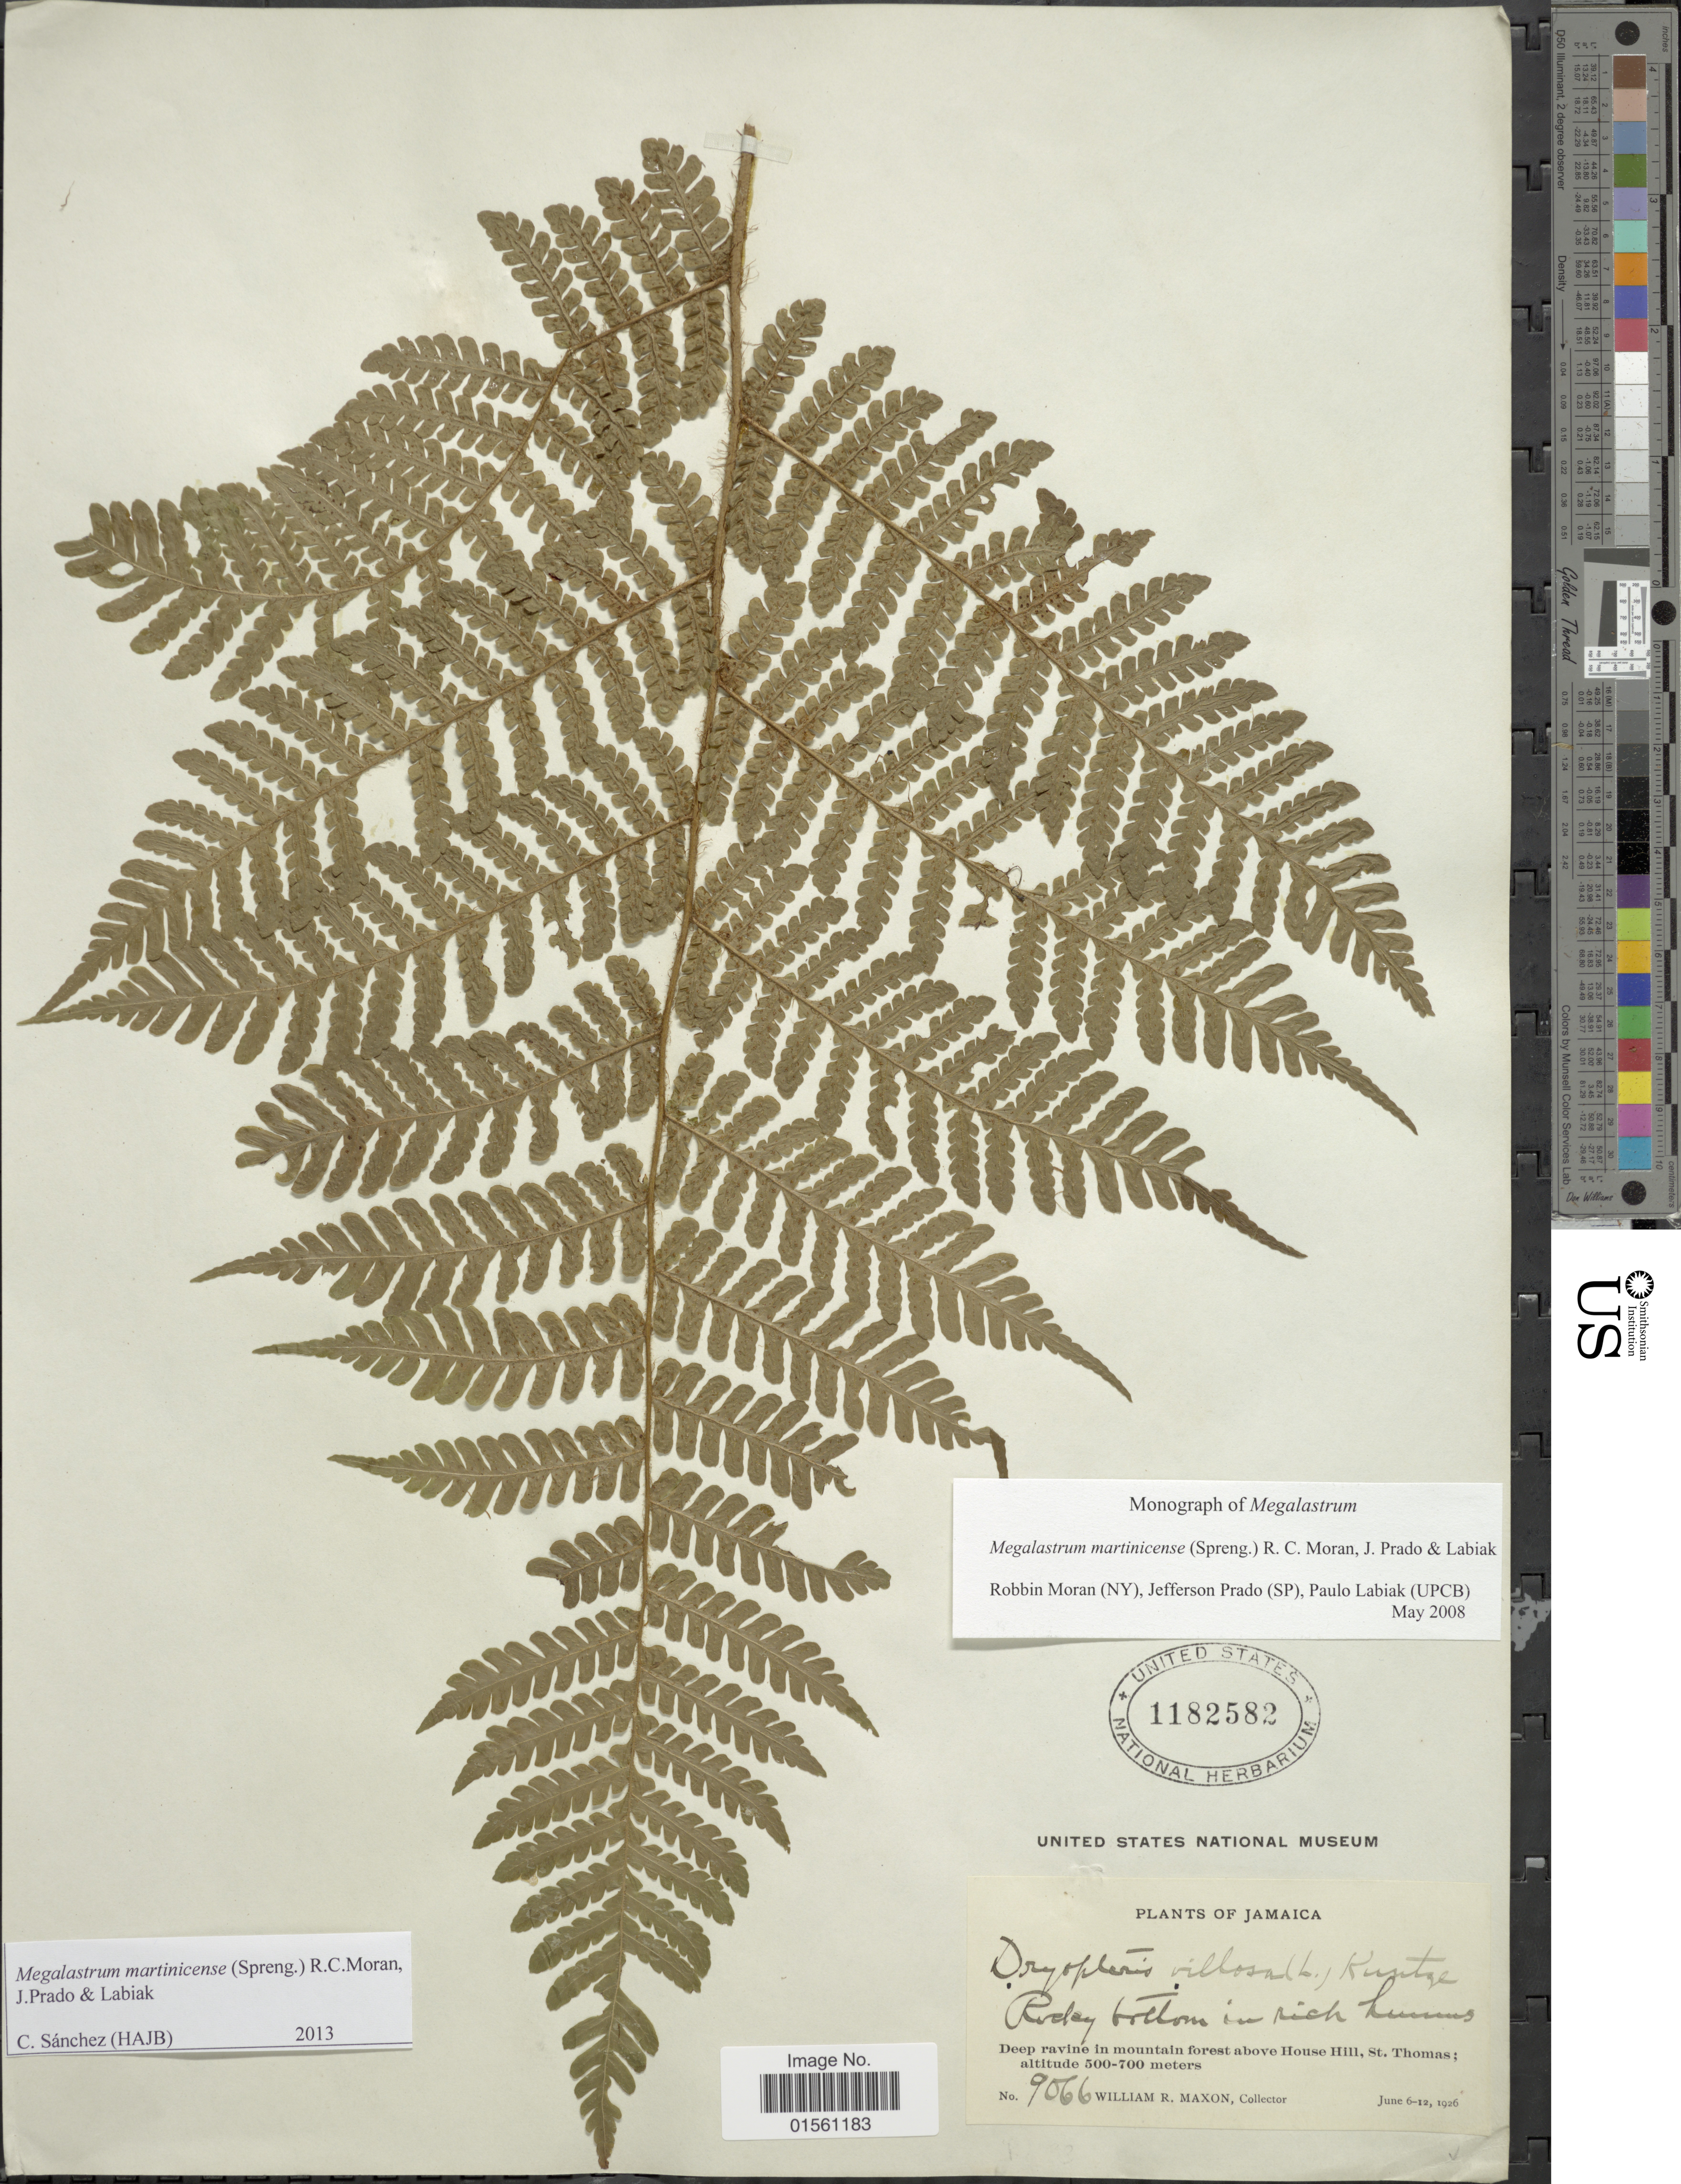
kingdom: Plantae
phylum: Tracheophyta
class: Polypodiopsida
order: Polypodiales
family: Dryopteridaceae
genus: Megalastrum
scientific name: Megalastrum martinicense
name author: (Spreng.) R.C. Moran et al.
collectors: W. R. Maxon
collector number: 9066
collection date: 1926-06-06/1926-06-12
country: Jamaica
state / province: Saint Thomas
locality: Deep ravine in mountain forest above House Hill, St. Thomas.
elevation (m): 500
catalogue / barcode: US 1182582